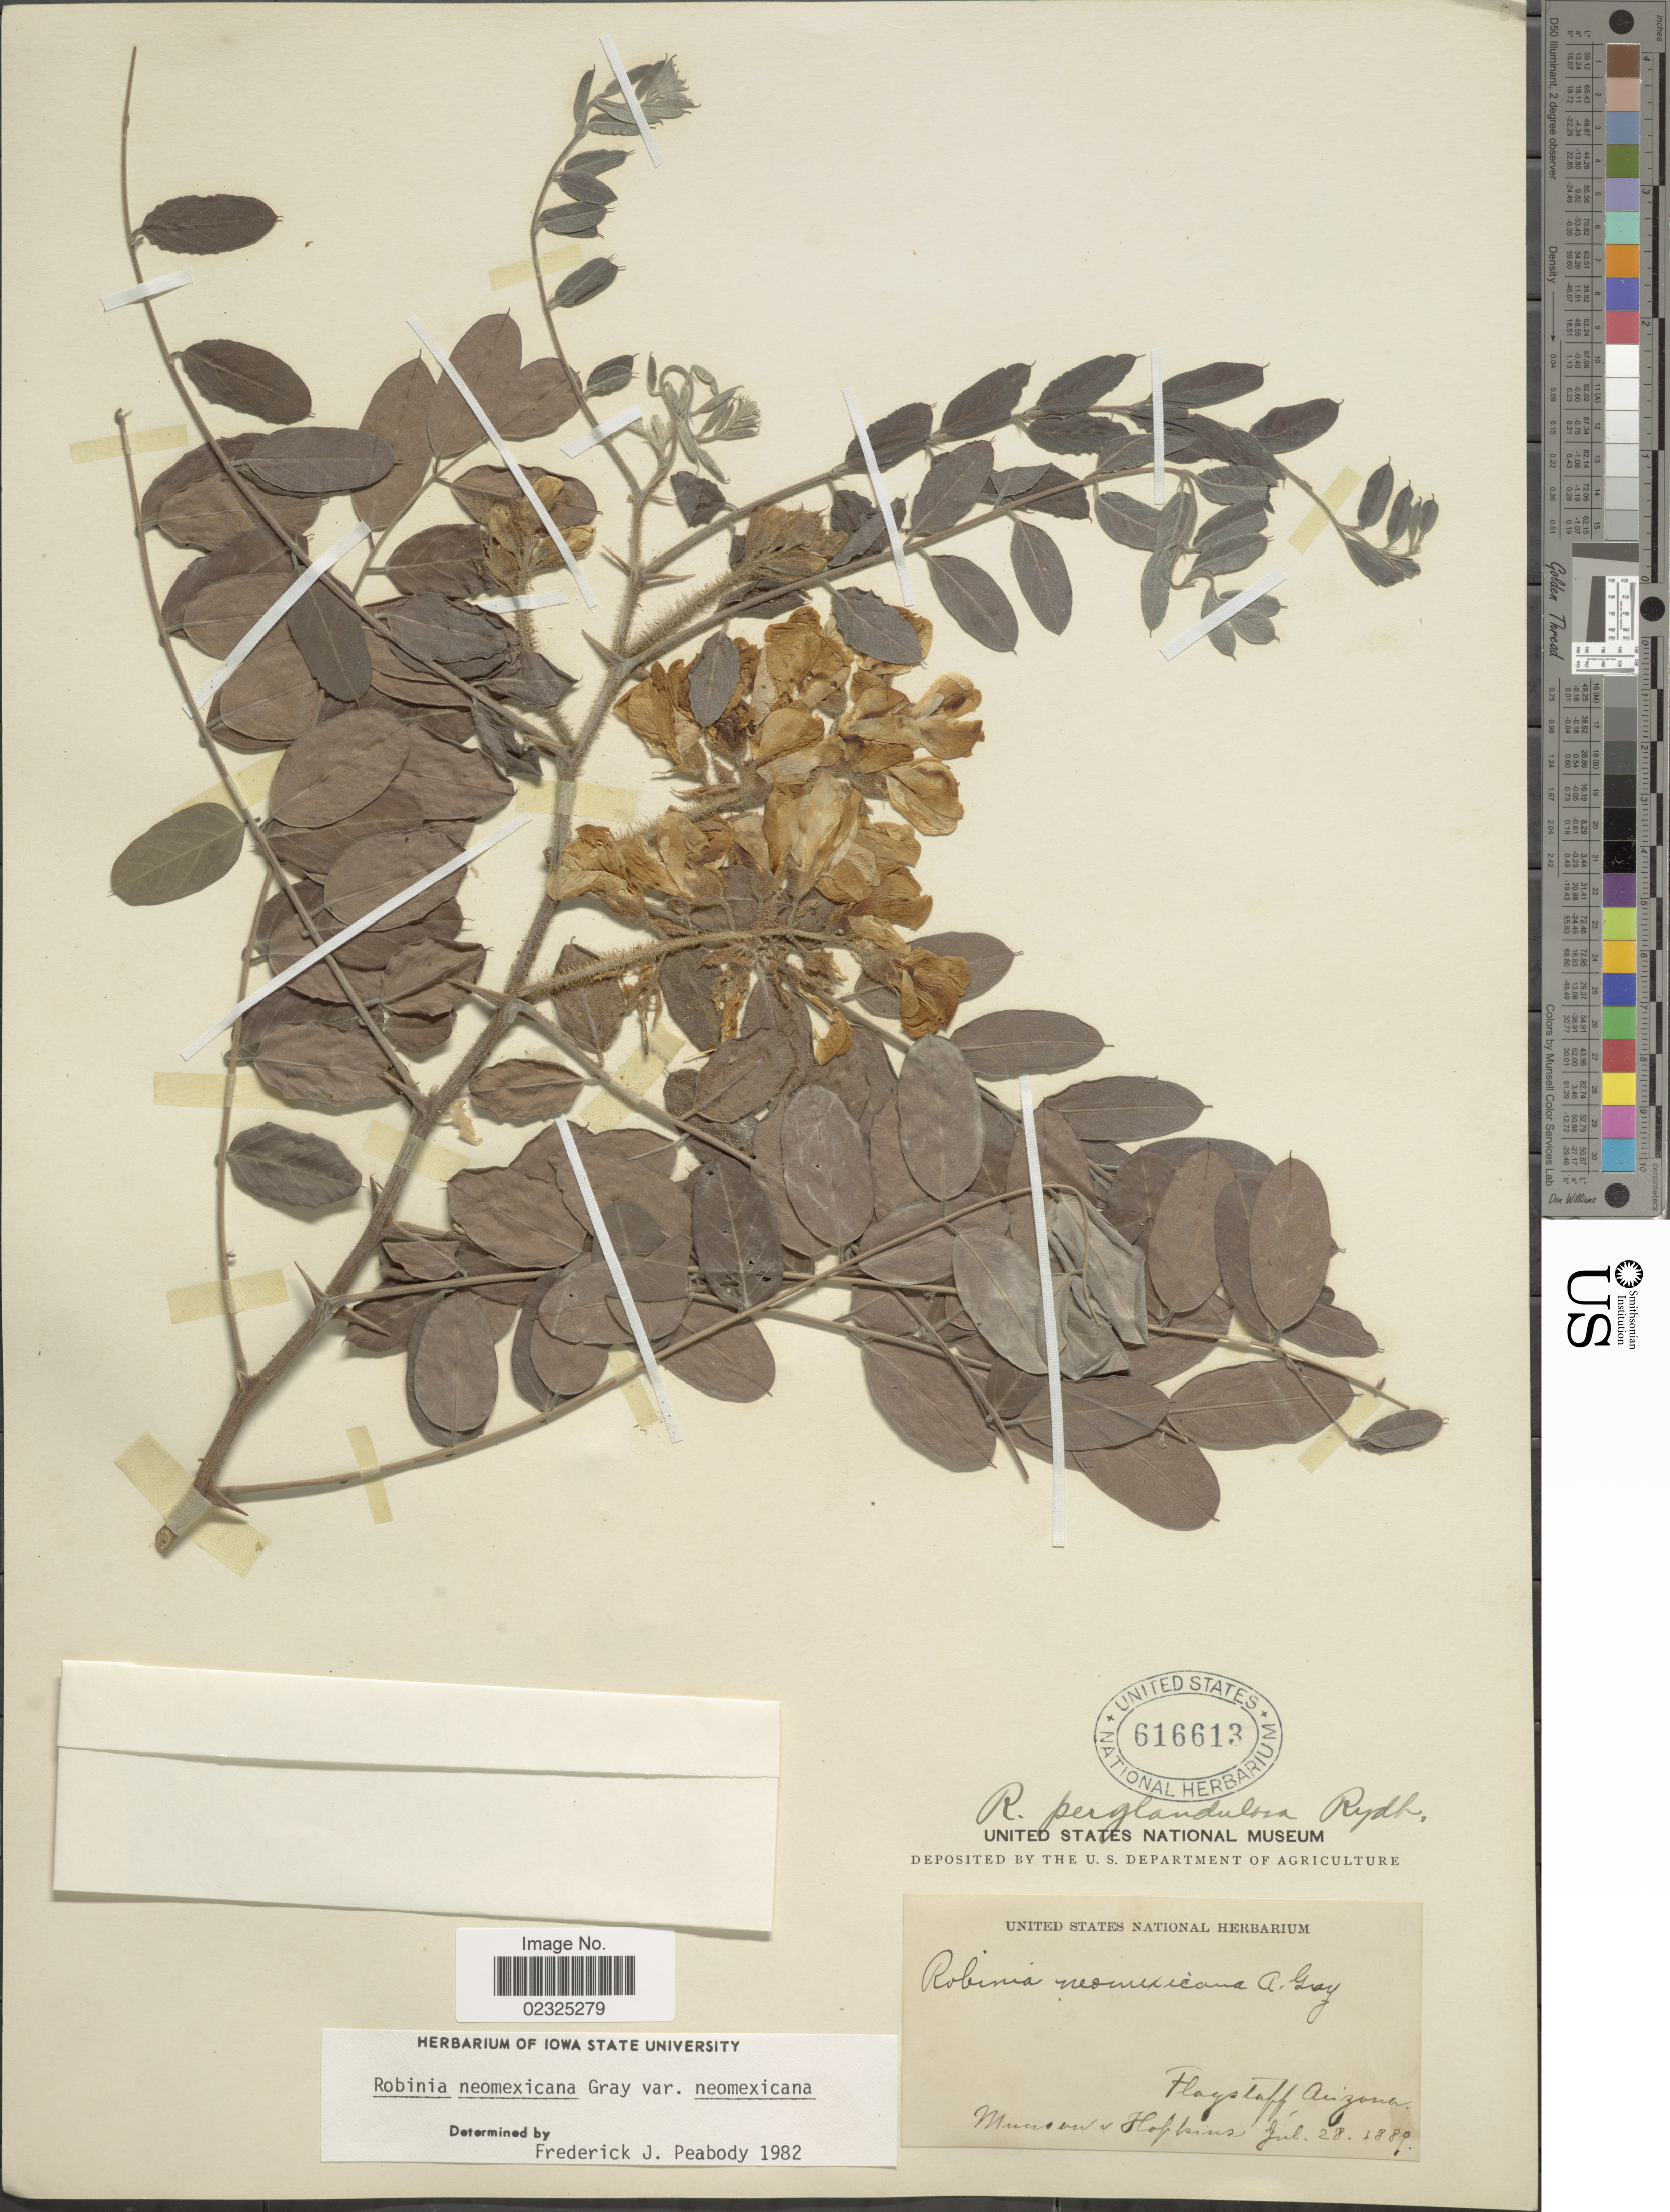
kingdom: Plantae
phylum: Tracheophyta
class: Magnoliopsida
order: Fabales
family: Fabaceae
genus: Robinia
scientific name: Robinia luxurians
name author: (Dieck) Rydb.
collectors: -. Munson & -. Hopkins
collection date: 1889-07-28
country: United States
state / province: Arizona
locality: Flagstaff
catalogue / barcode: US 616613